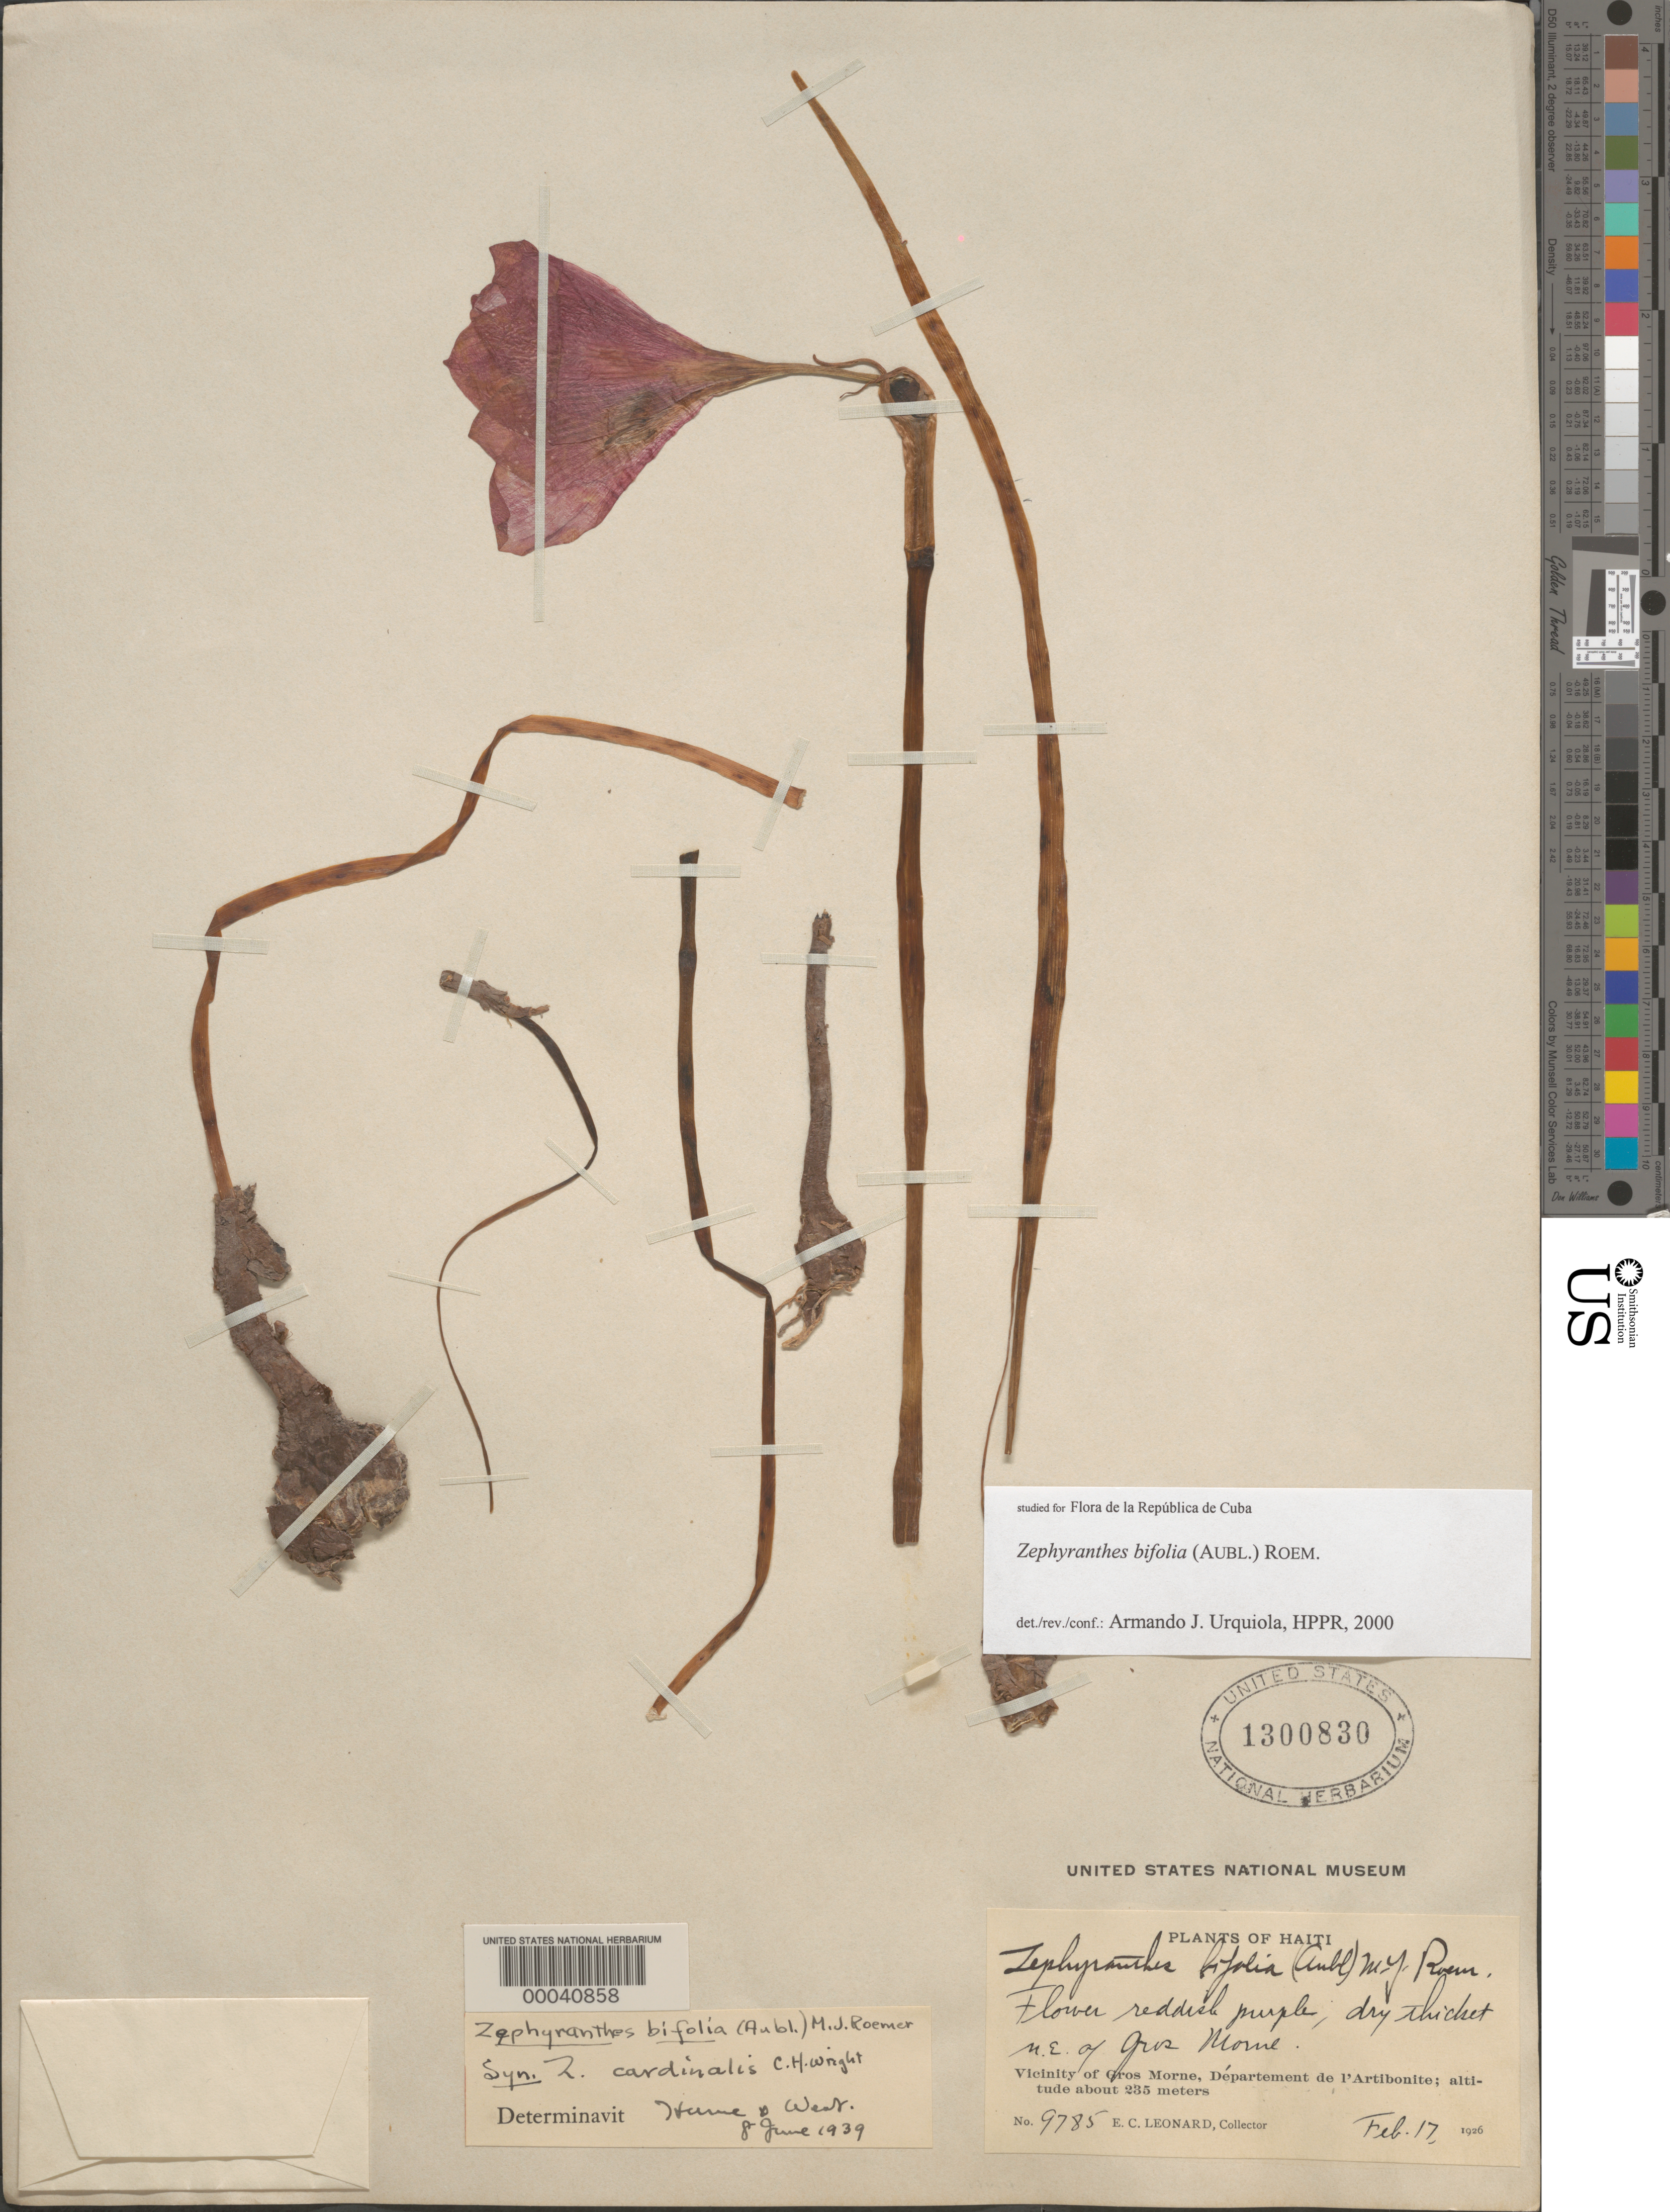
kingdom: Plantae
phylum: Tracheophyta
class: Liliopsida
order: Asparagales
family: Amaryllidaceae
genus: Zephyranthes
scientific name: Zephyranthes bifolia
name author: (Aubl.) M. Roem.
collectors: E. C. Leonard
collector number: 9785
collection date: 1926-02-17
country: Haiti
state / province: Artibonite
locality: Dry thicket n.e. of Gros Morne. Vicinity of Gros Morne, Département de l'Artibonite.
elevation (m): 235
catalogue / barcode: US 1300830